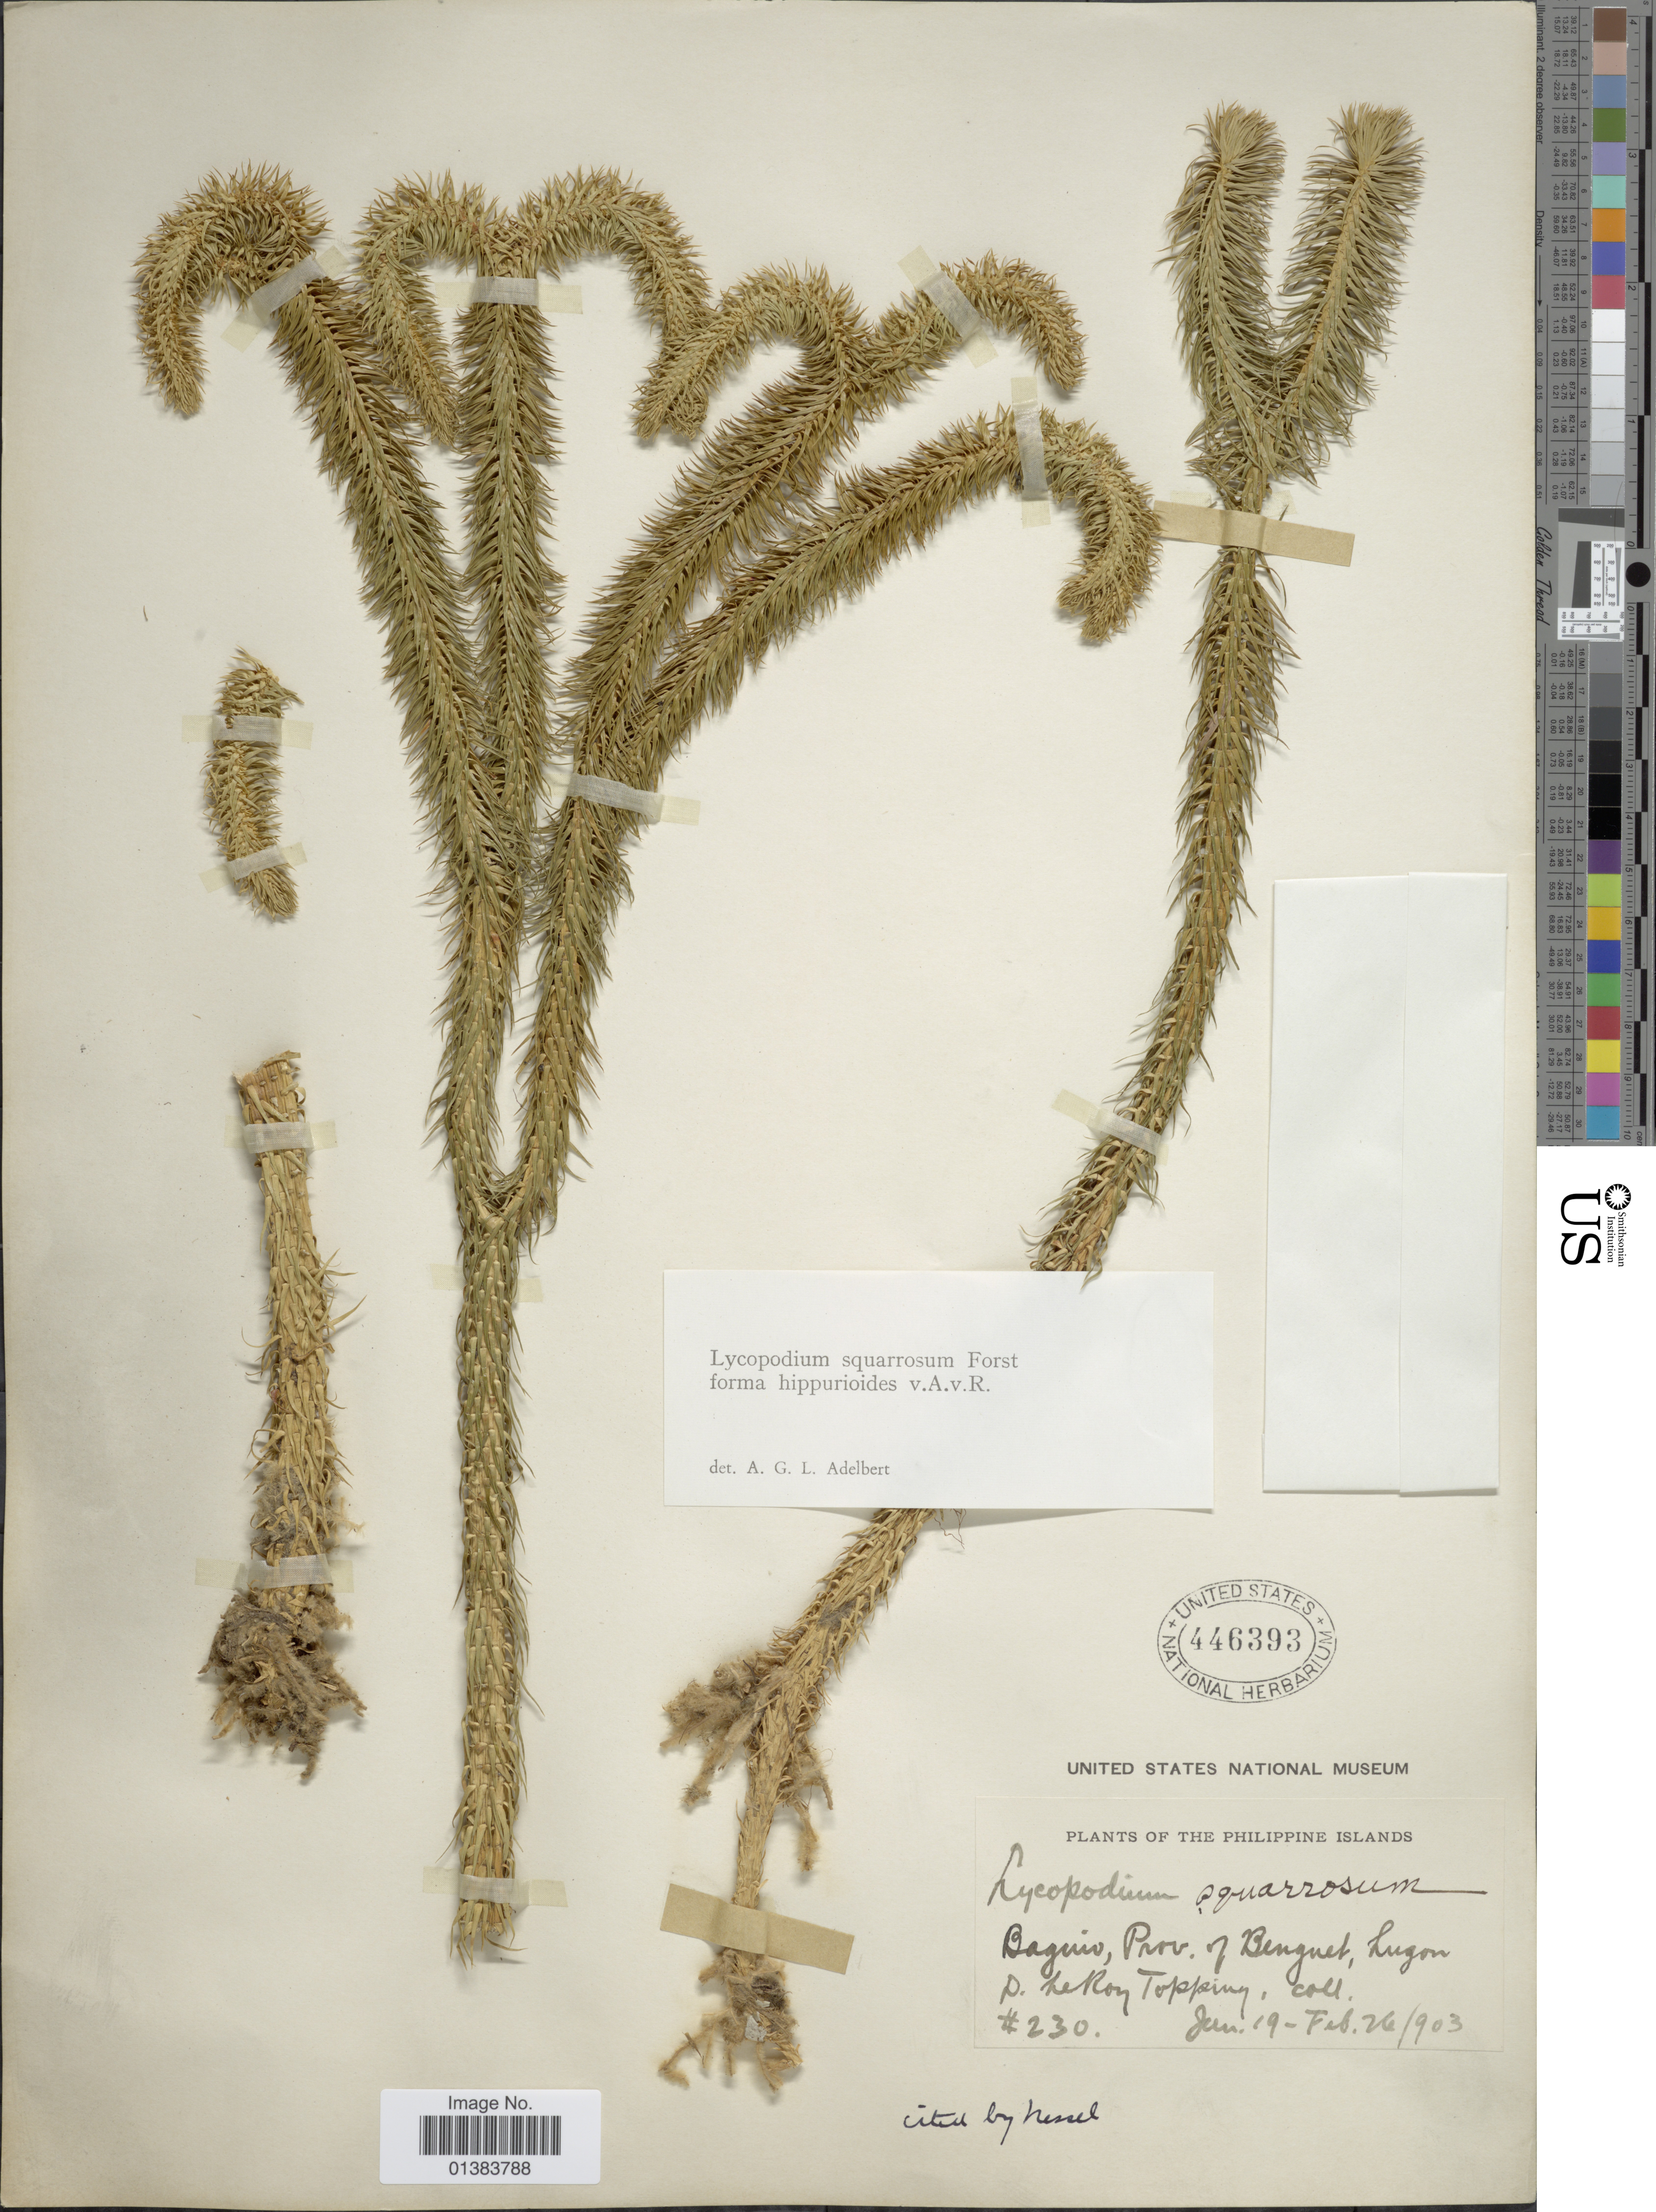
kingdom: Plantae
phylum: Tracheophyta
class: Lycopodiopsida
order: Lycopodiales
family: Lycopodiaceae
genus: Phlegmariurus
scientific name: Phlegmariurus squarrosus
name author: (G. Forst.) Á. Löve & D. Löve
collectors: D. L. Topping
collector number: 230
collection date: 1903-01-19/1903-02-26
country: Philippines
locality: Baguio, Prov. of Benguet, Luzon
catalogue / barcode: US 446393